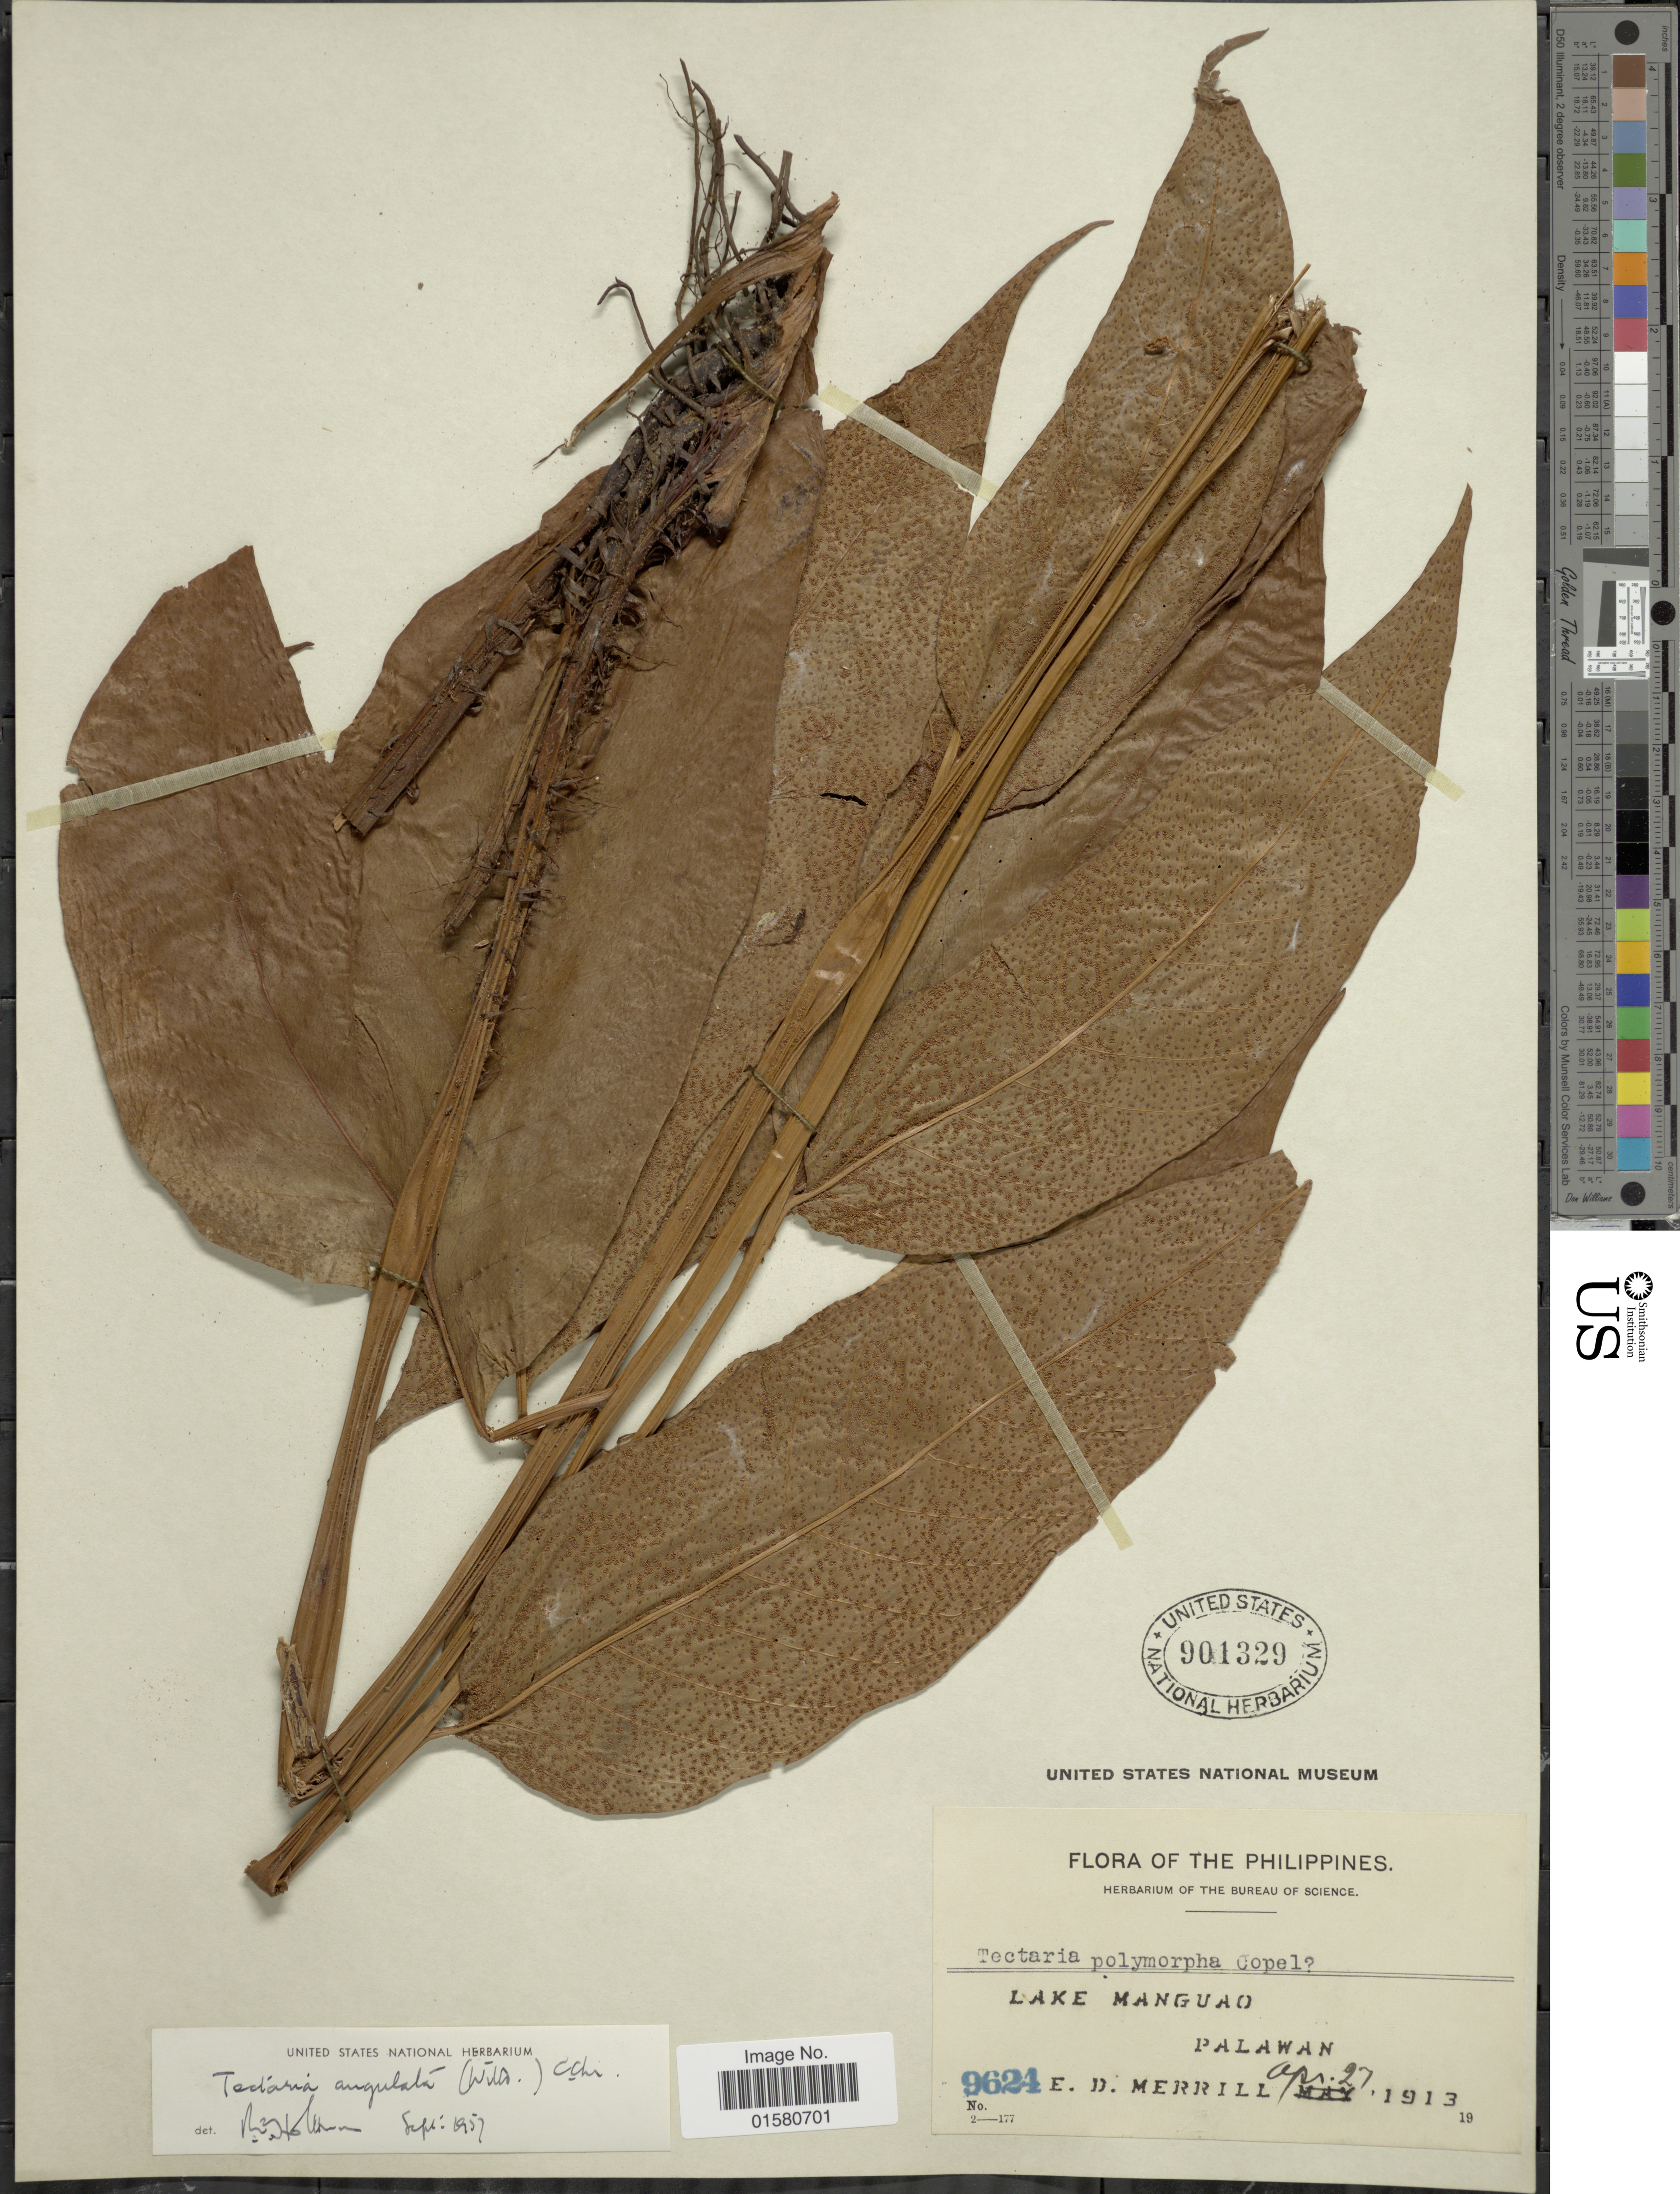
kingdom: Plantae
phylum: Tracheophyta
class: Polypodiopsida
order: Polypodiales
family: Tectariaceae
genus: Tectaria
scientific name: Tectaria angulata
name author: (Willd.) Copel.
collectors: E. D. Merrill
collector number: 9624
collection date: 1913-04-27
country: Philippines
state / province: Mimaropa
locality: Lake Manguao, Palawan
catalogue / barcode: US 901329